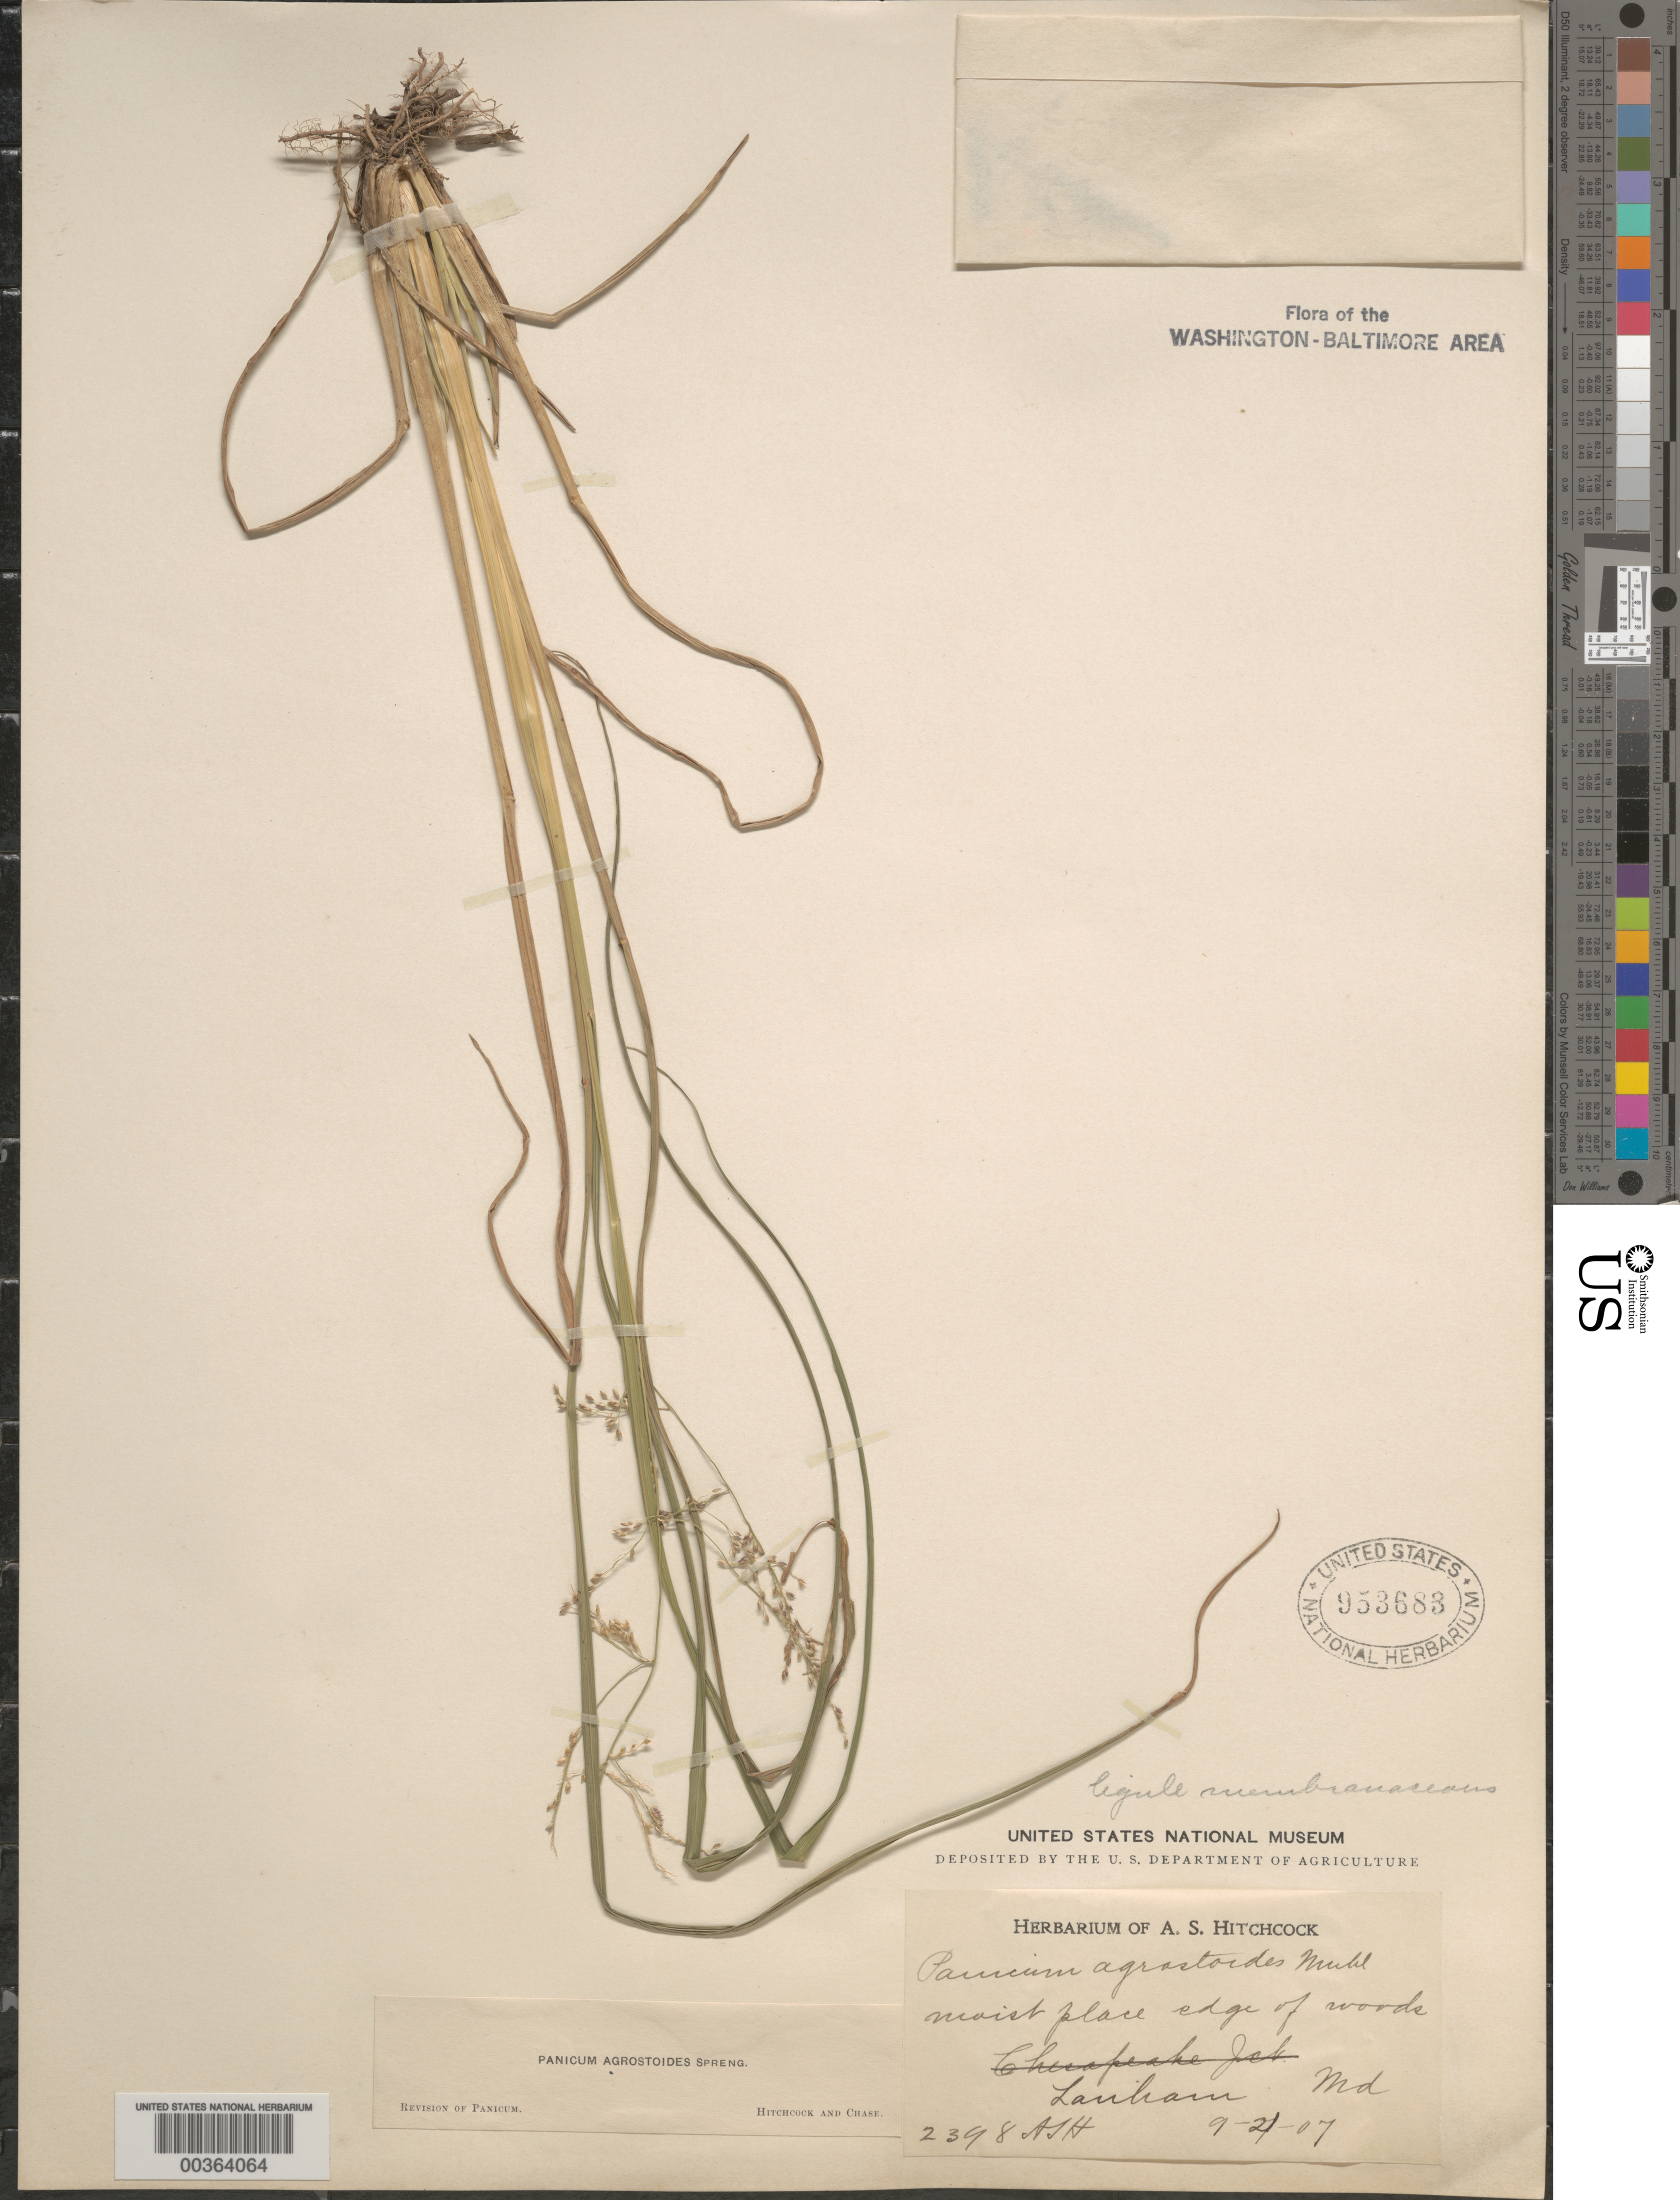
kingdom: Plantae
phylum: Tracheophyta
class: Liliopsida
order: Poales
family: Poaceae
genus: Coleataenia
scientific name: Coleataenia rigidula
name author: (Bosc ex Nees) LeBlond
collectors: A. S. Hitchcock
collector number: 2398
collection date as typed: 21 Sep 1907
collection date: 1907-09-21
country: United States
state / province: Maryland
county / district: Prince George's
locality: Lanham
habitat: Moist place edge of woods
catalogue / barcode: US 953683